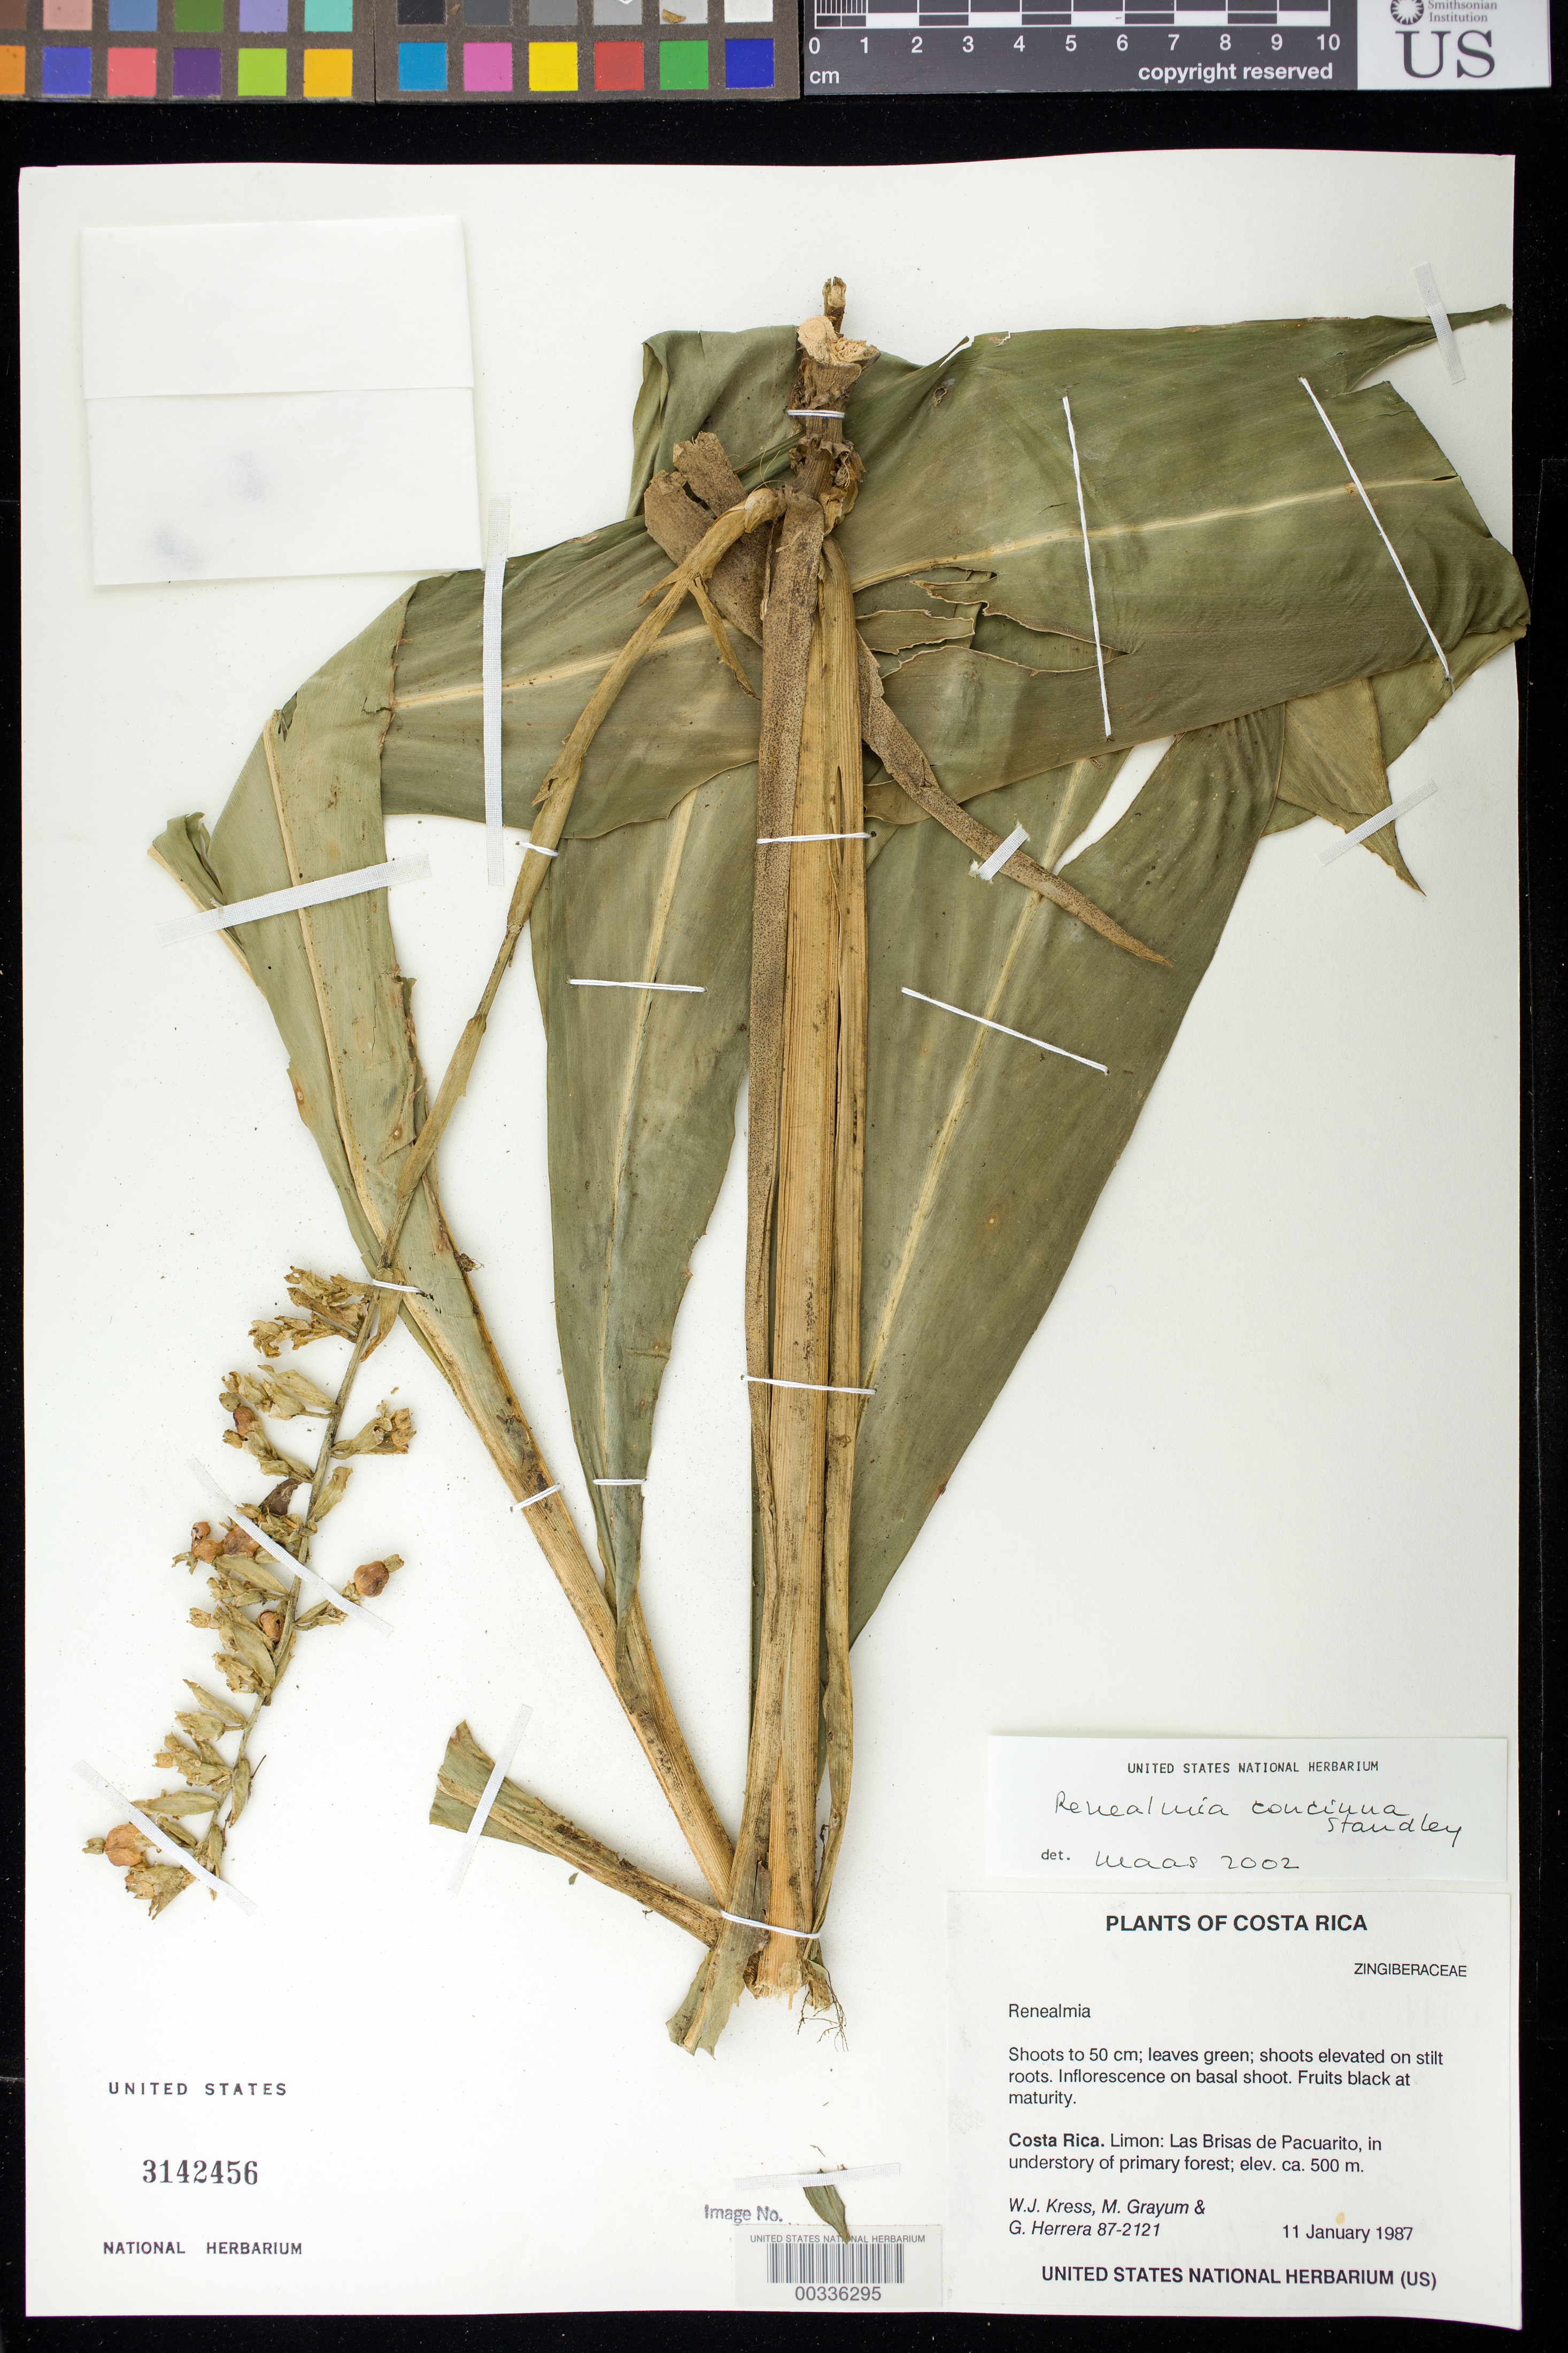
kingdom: Plantae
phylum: Tracheophyta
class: Liliopsida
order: Zingiberales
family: Zingiberaceae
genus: Renealmia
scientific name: Renealmia concinna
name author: Standl.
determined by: Maas, Paul J. M.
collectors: W. J. Kress, M. H. Grayum & G. Herrera Ch.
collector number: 87-2121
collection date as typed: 11 Jan 1987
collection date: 1987-01-11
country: Costa Rica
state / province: Limón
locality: Las brisas de pacuarito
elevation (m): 500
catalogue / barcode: US 3142456